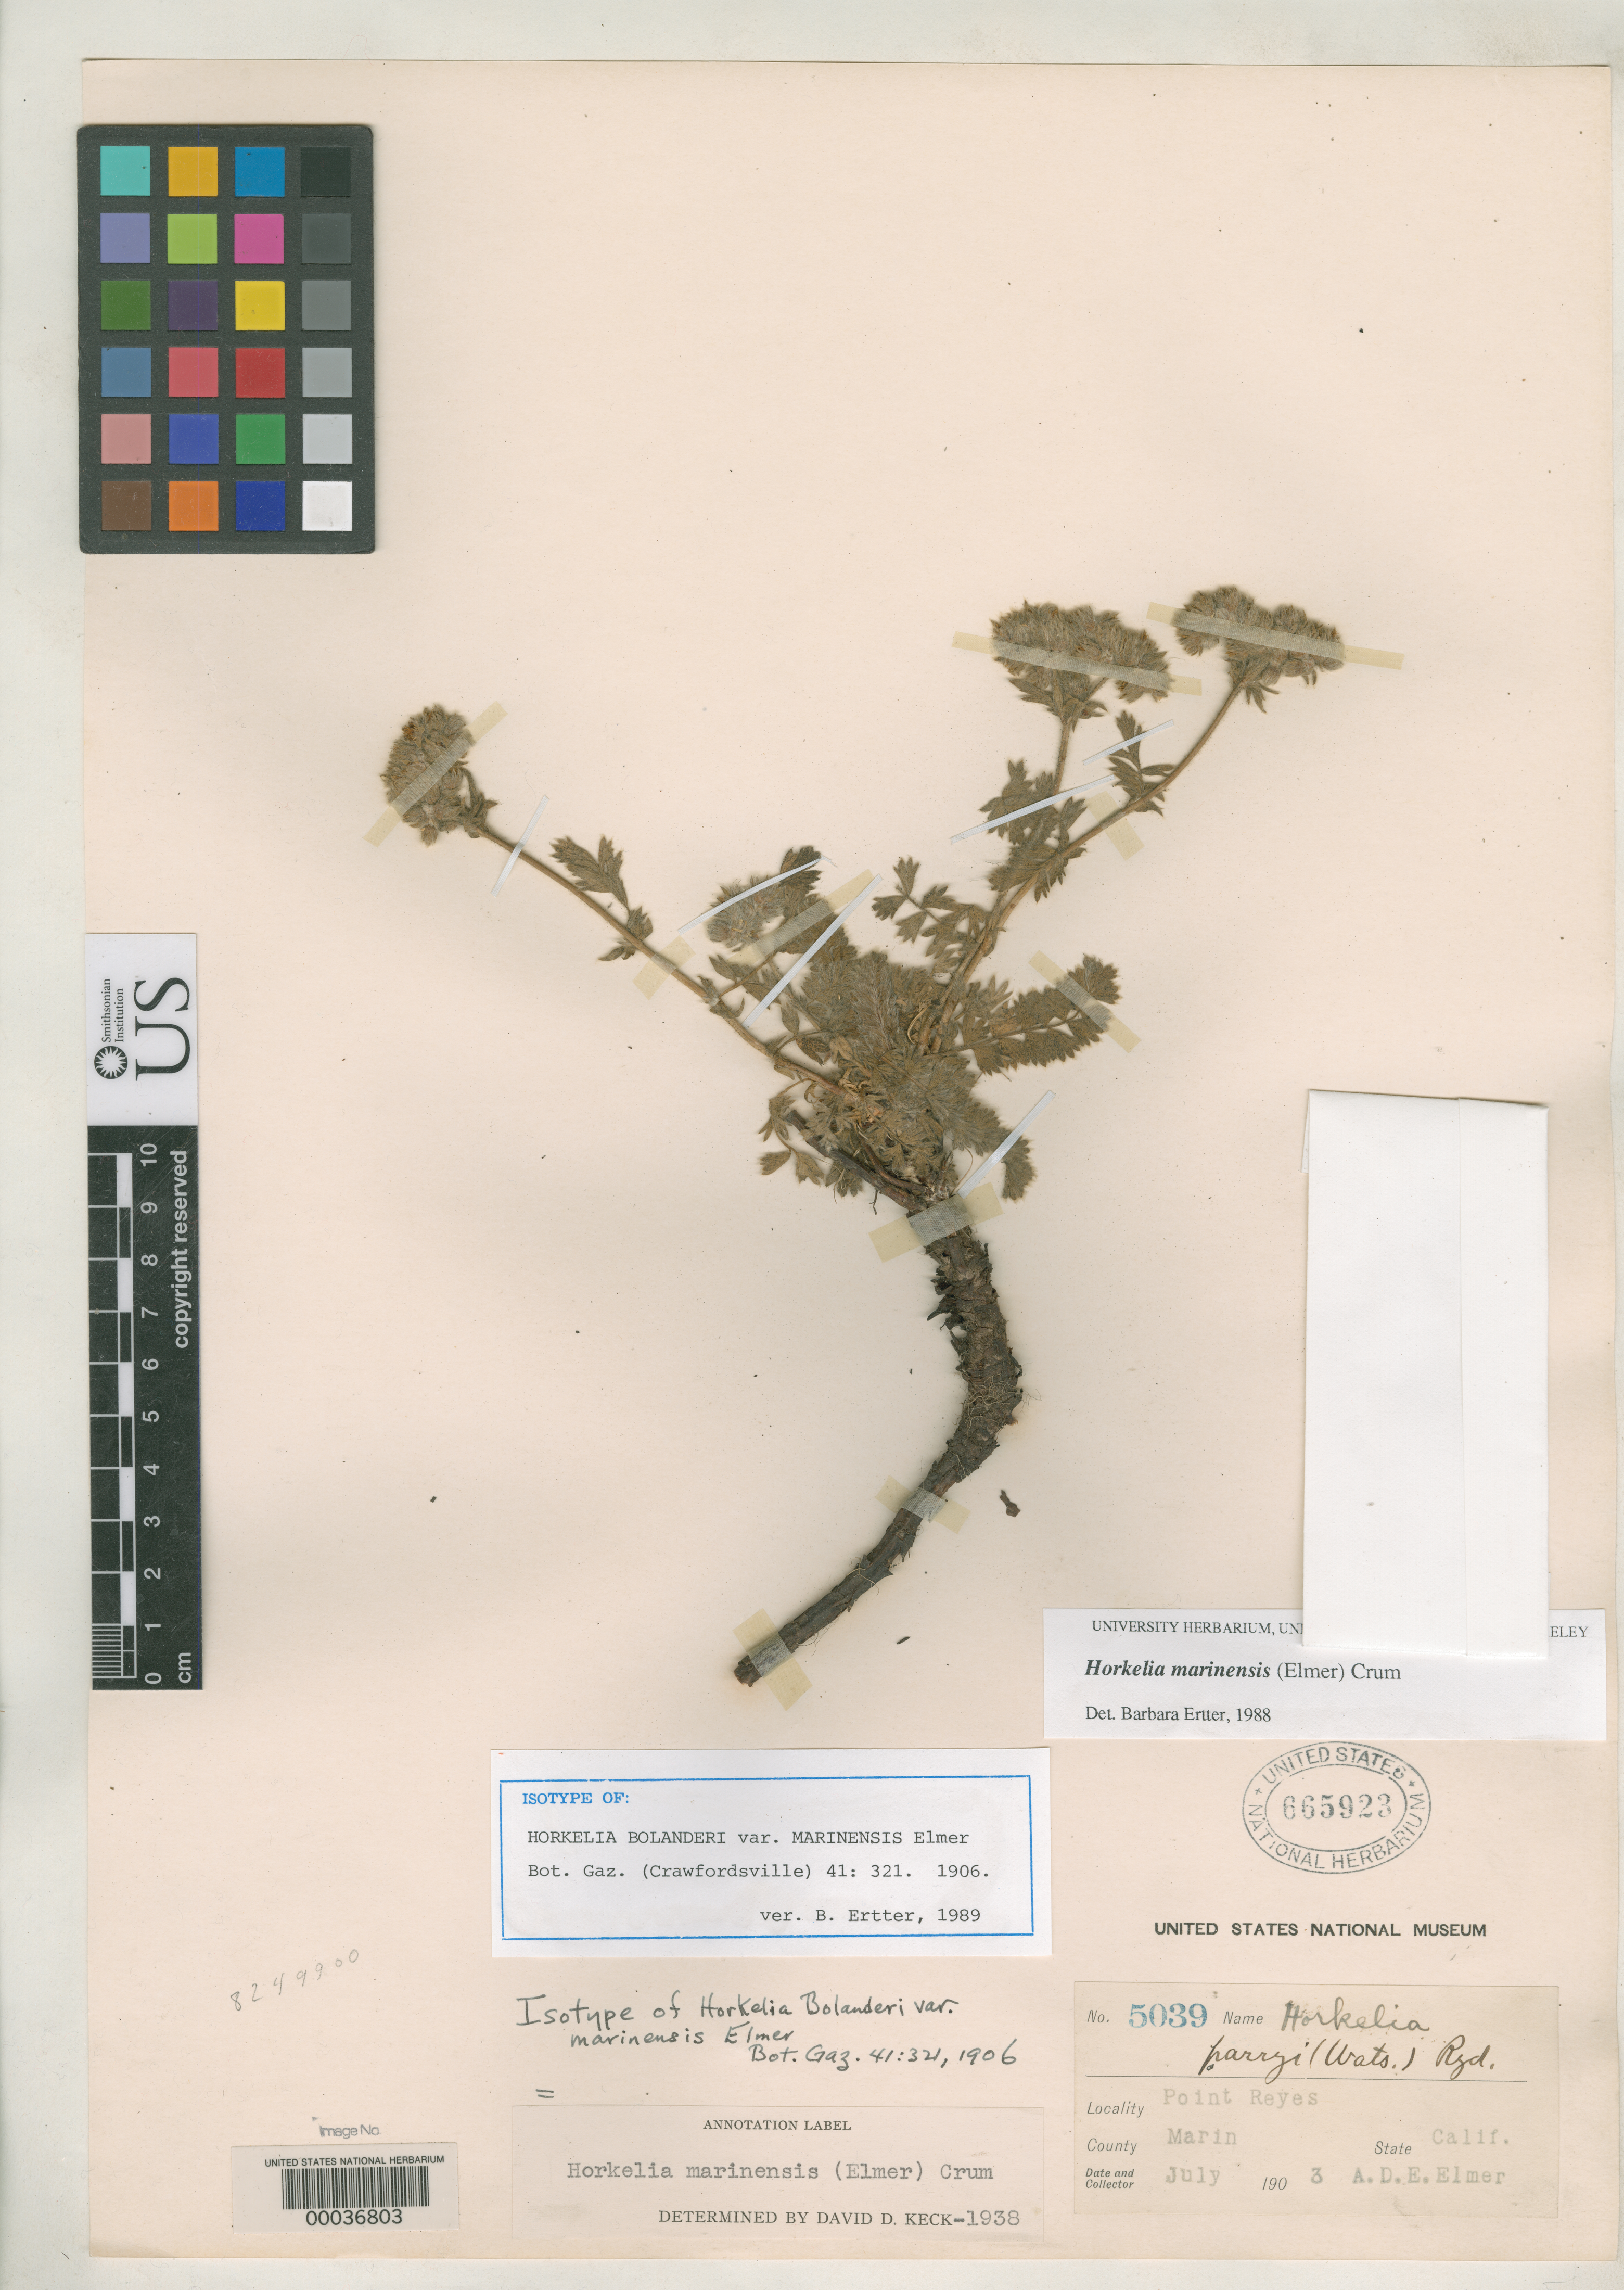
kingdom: Plantae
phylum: Tracheophyta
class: Magnoliopsida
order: Rosales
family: Rosaceae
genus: Horkelia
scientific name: Horkelia bolanderi var. marinensis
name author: Elmer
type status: Isotype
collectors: A. D. E. Elmer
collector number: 5039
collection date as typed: Jul 1903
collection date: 1903-07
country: United States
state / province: California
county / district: Marin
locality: Point Reyes.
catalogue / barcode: US 665923